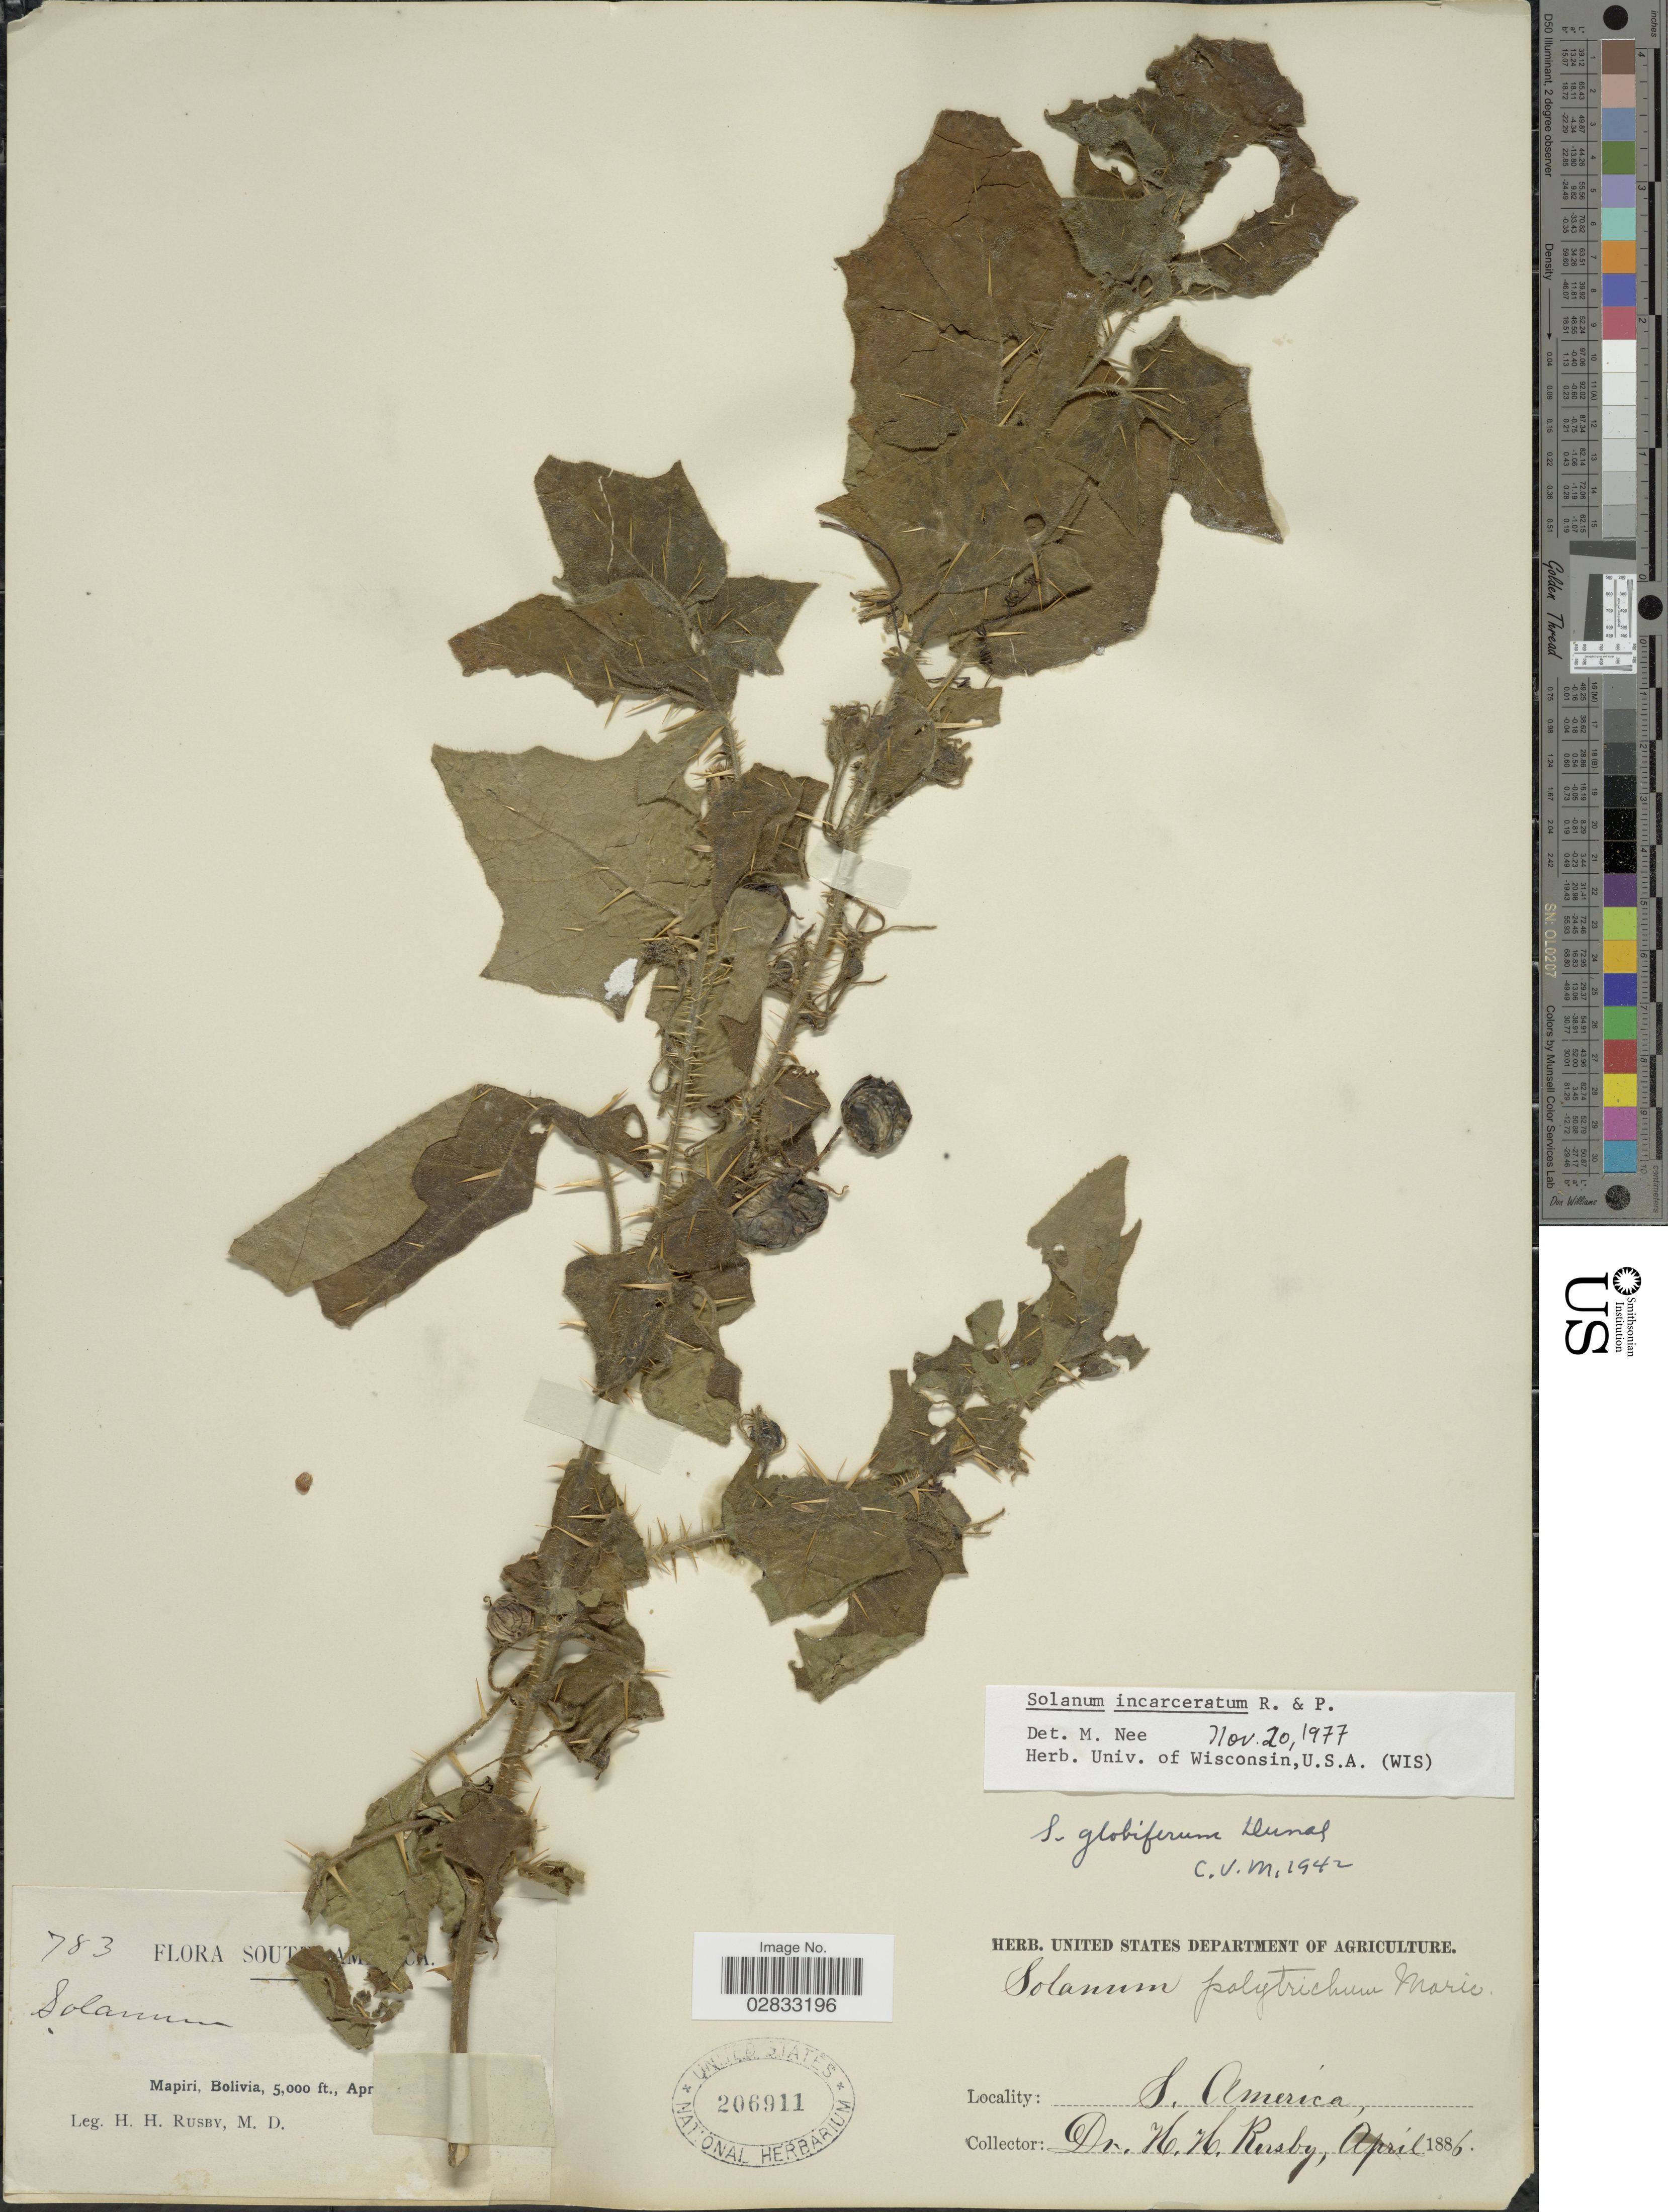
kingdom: Plantae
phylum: Tracheophyta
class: Magnoliopsida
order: Solanales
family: Solanaceae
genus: Solanum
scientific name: Solanum incarceratum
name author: Ruiz & Pav.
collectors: H. H. Rusby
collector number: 783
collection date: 1886-04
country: Bolivia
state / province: La Páz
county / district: Larecaja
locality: Mapiri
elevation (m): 1524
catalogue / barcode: US 206911